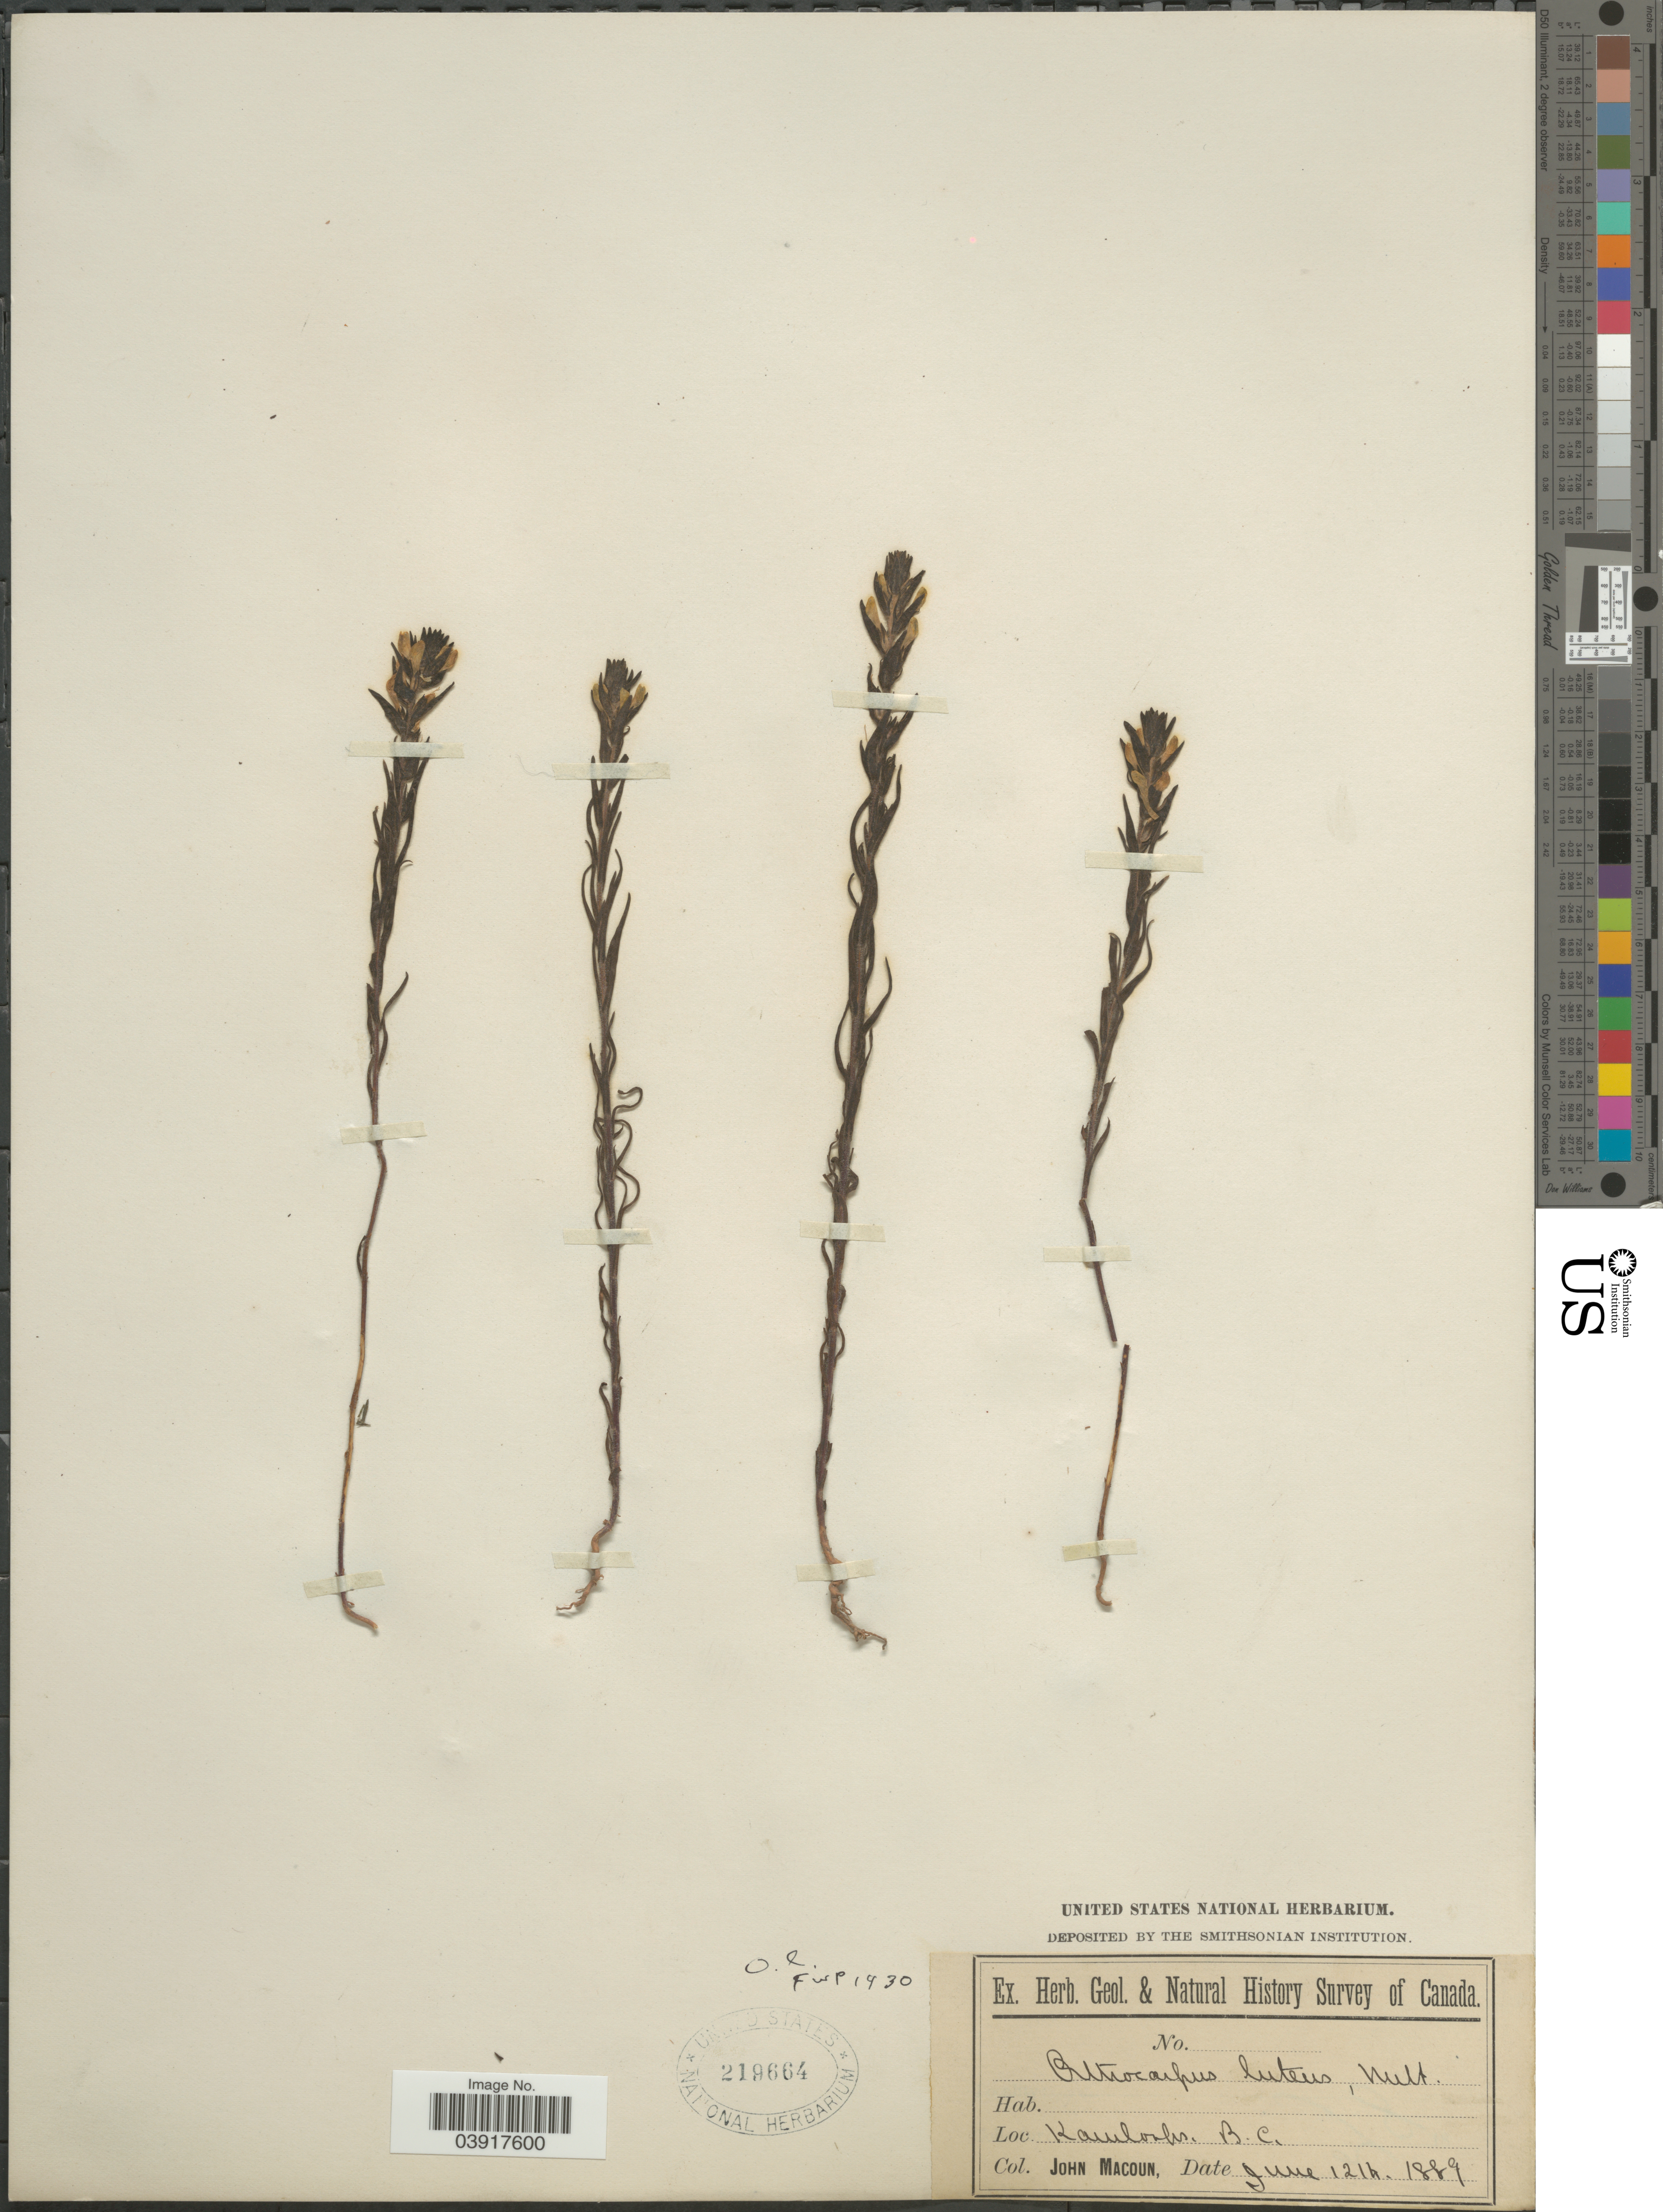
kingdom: Plantae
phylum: Tracheophyta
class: Magnoliopsida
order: Lamiales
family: Orobanchaceae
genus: Orthocarpus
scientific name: Orthocarpus luteus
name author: Nutt.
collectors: J. Macoun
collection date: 1889-06-12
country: Canada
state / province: British Columbia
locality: Kamloops.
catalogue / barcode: US 219664